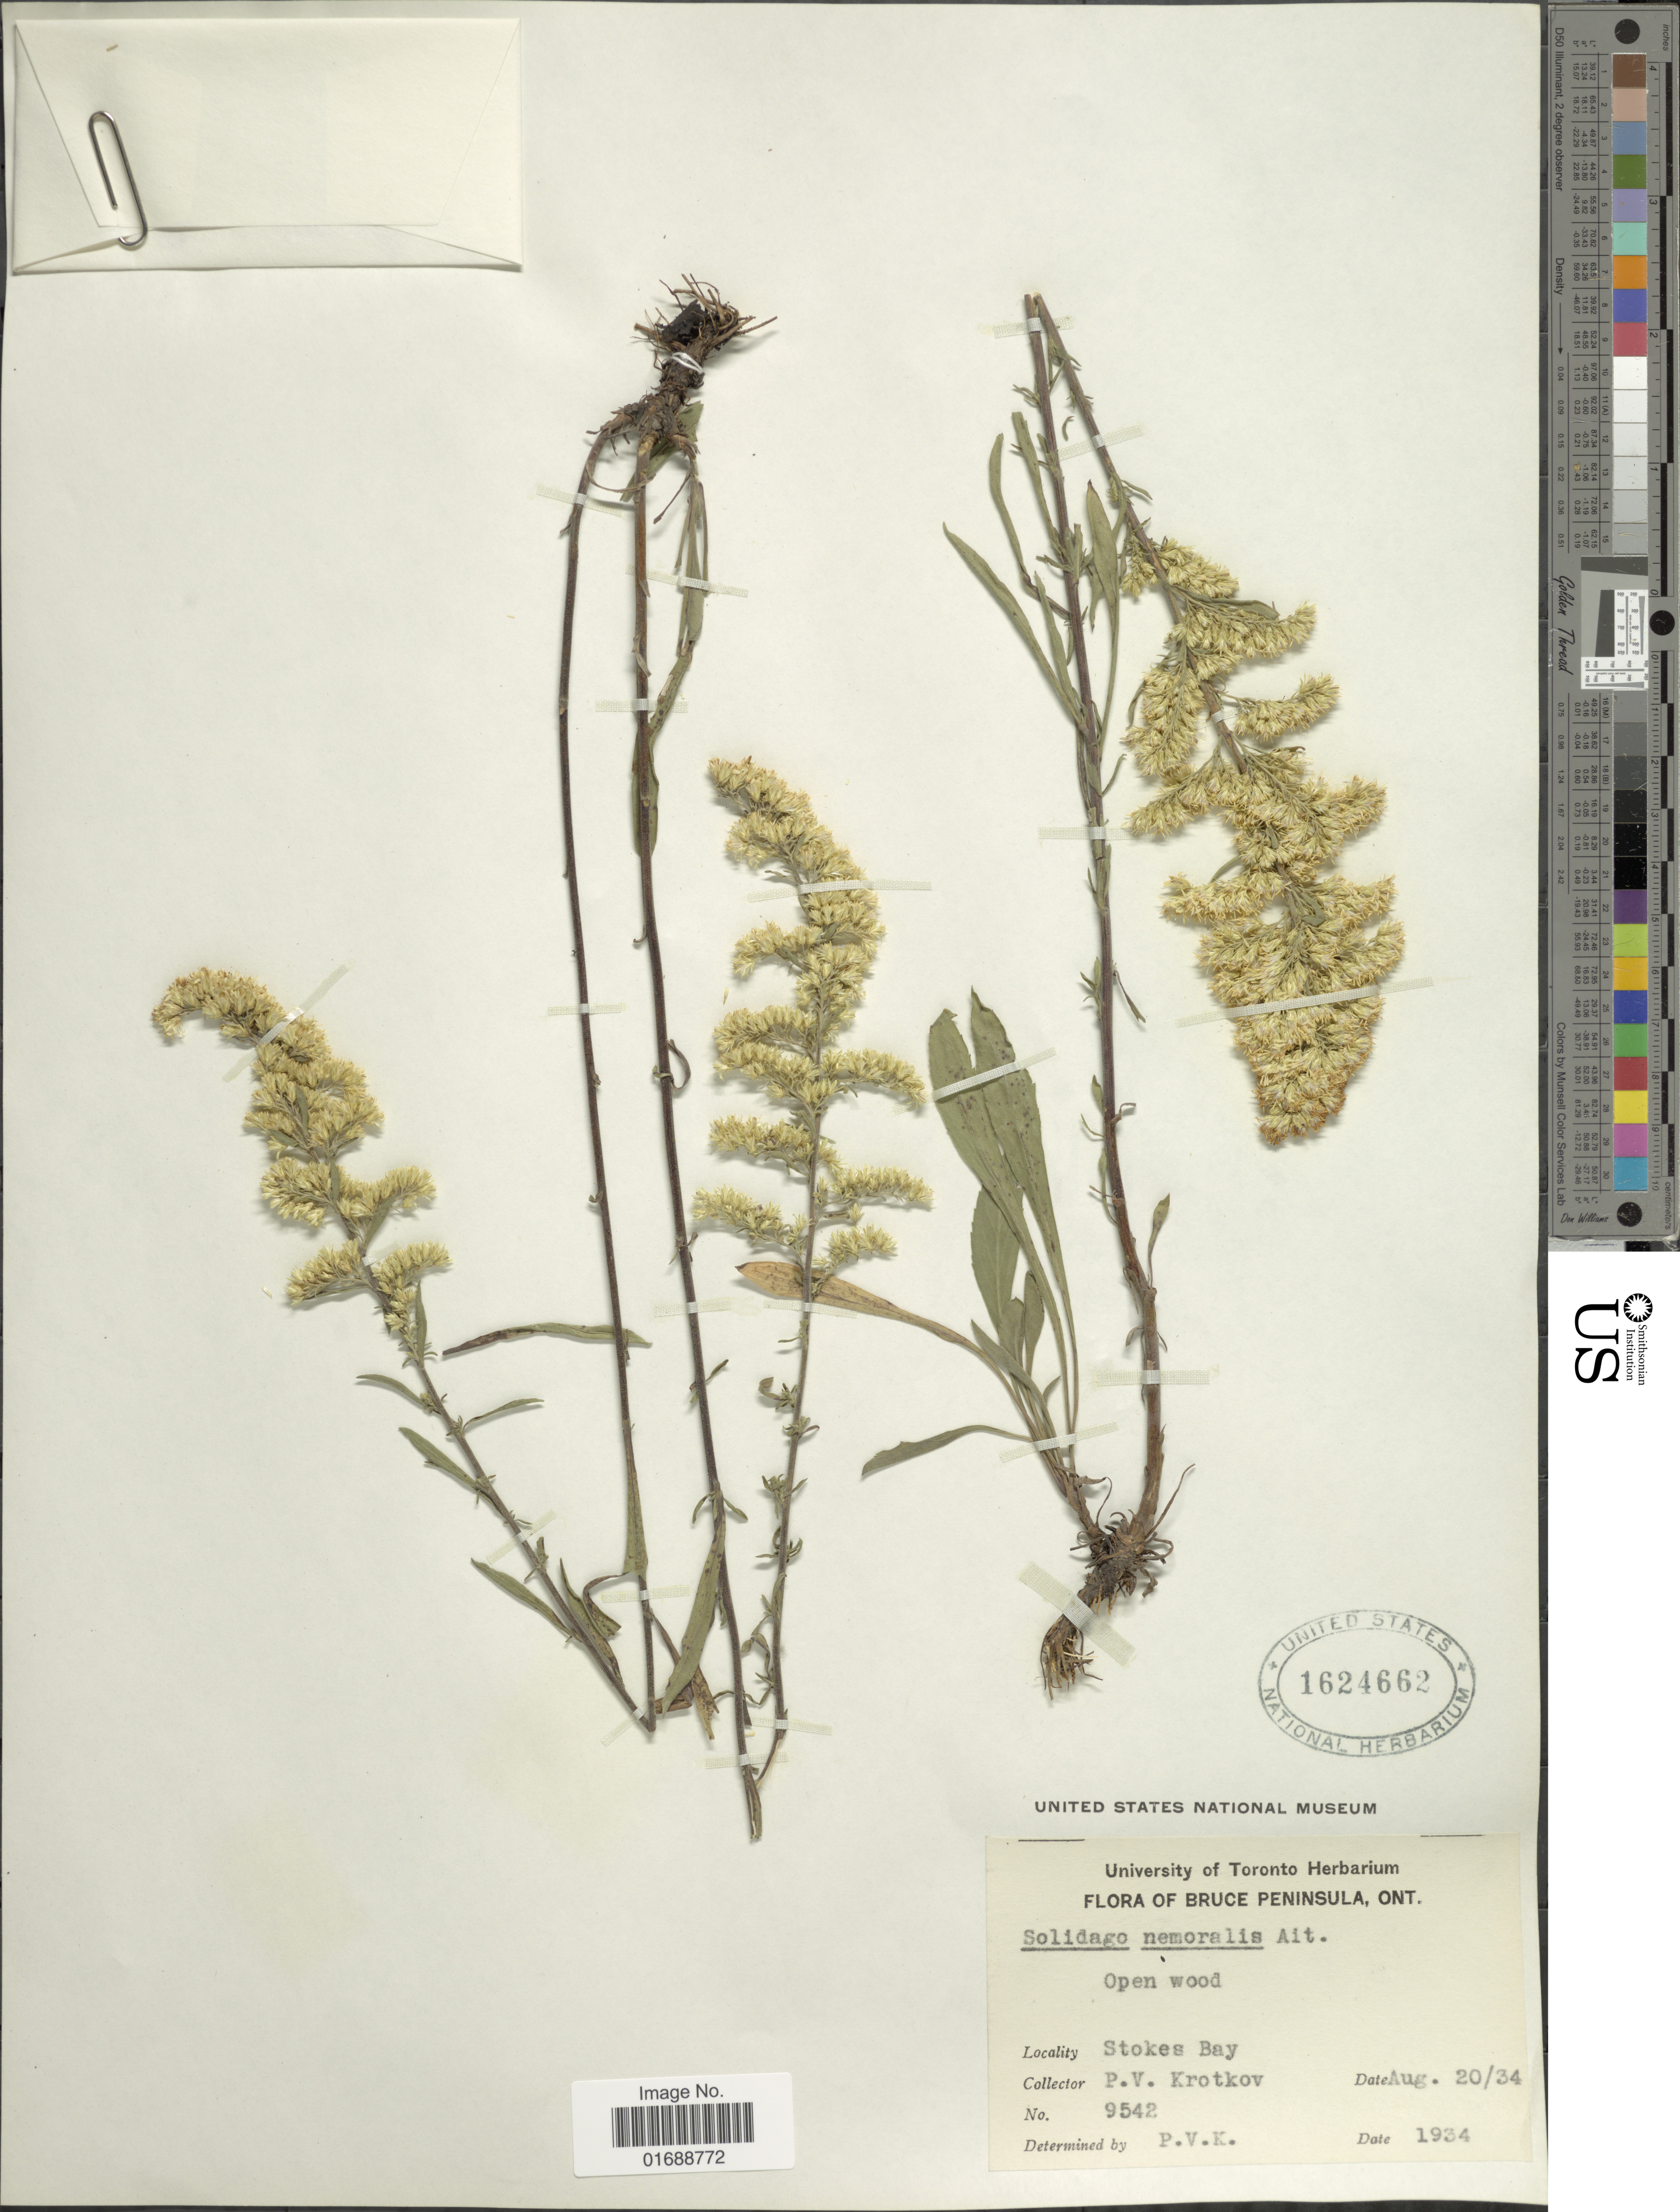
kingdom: Plantae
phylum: Tracheophyta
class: Magnoliopsida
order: Asterales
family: Asteraceae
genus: Solidago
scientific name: Solidago nemoralis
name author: Aiton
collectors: P. V. Krotkov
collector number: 9542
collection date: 1934-08-20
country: Canada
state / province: Ontario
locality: Bruce Peninsula, Stokes Bay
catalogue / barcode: US 1624662